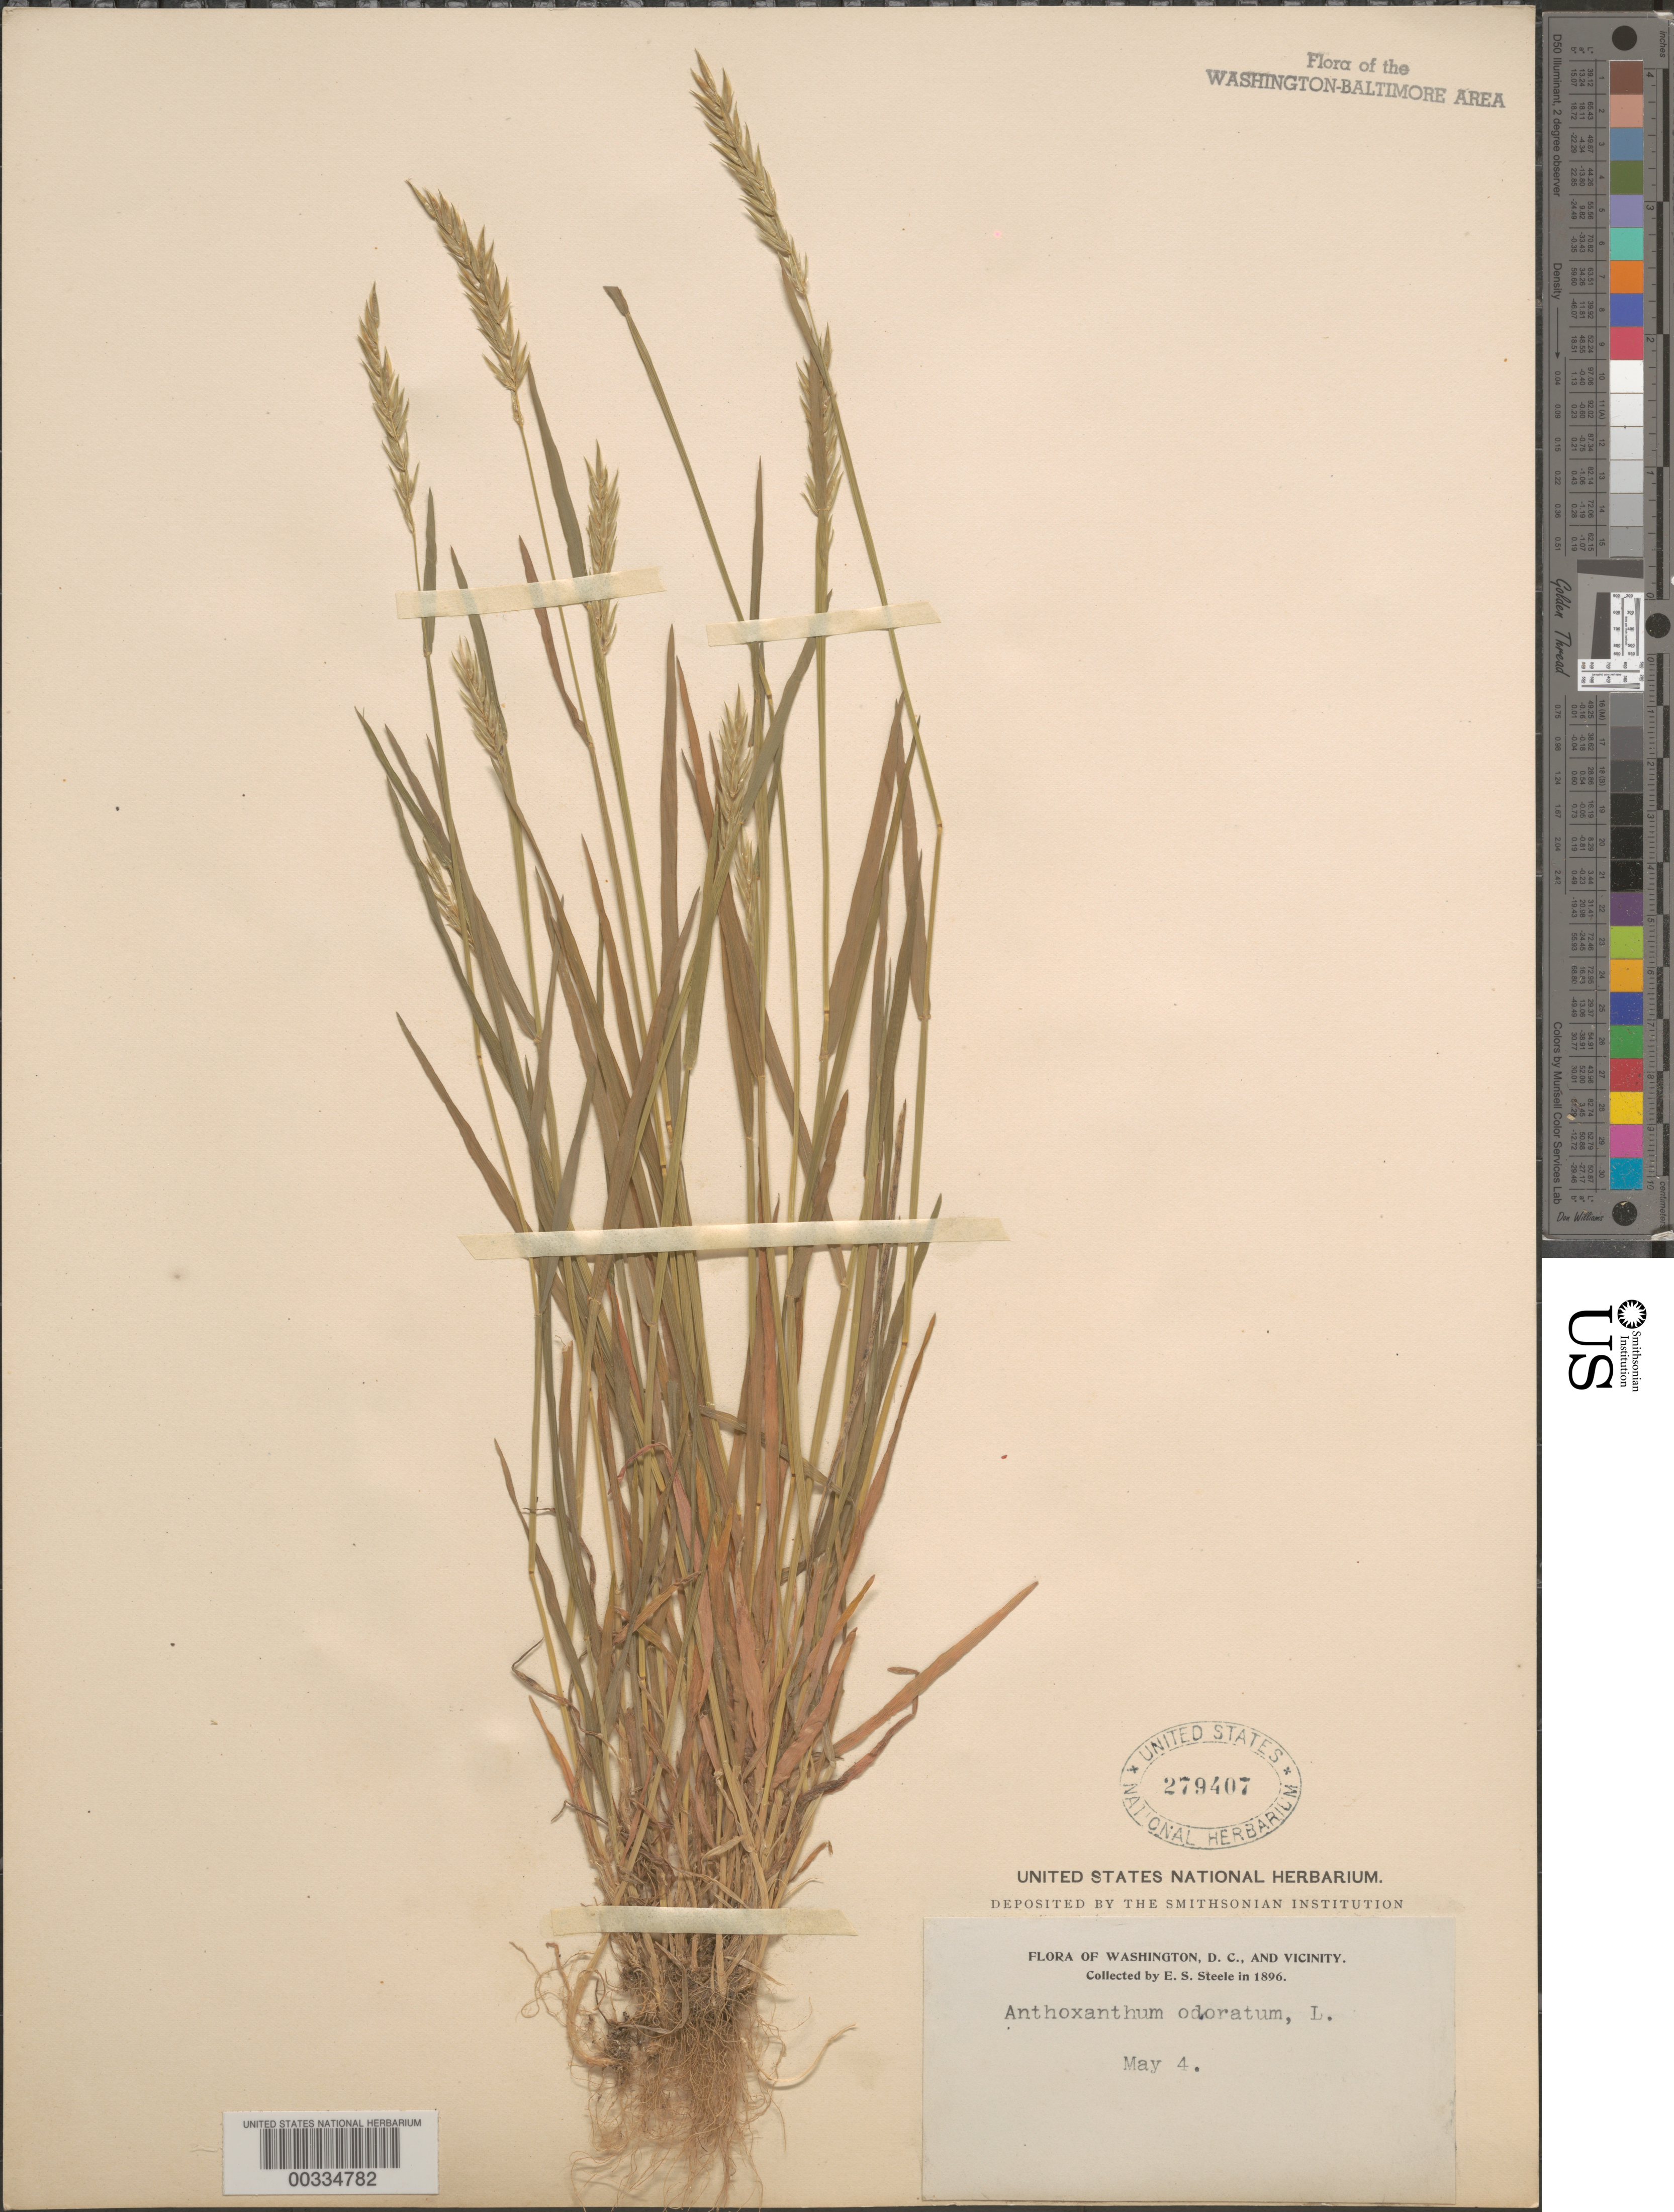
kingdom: Plantae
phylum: Tracheophyta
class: Liliopsida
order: Poales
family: Poaceae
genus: Anthoxanthum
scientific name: Anthoxanthum odoratum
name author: L.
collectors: E. Steele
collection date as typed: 04 May 1896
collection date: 1896-05-04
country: United States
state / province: District of Columbia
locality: Washington area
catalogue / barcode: US 279407